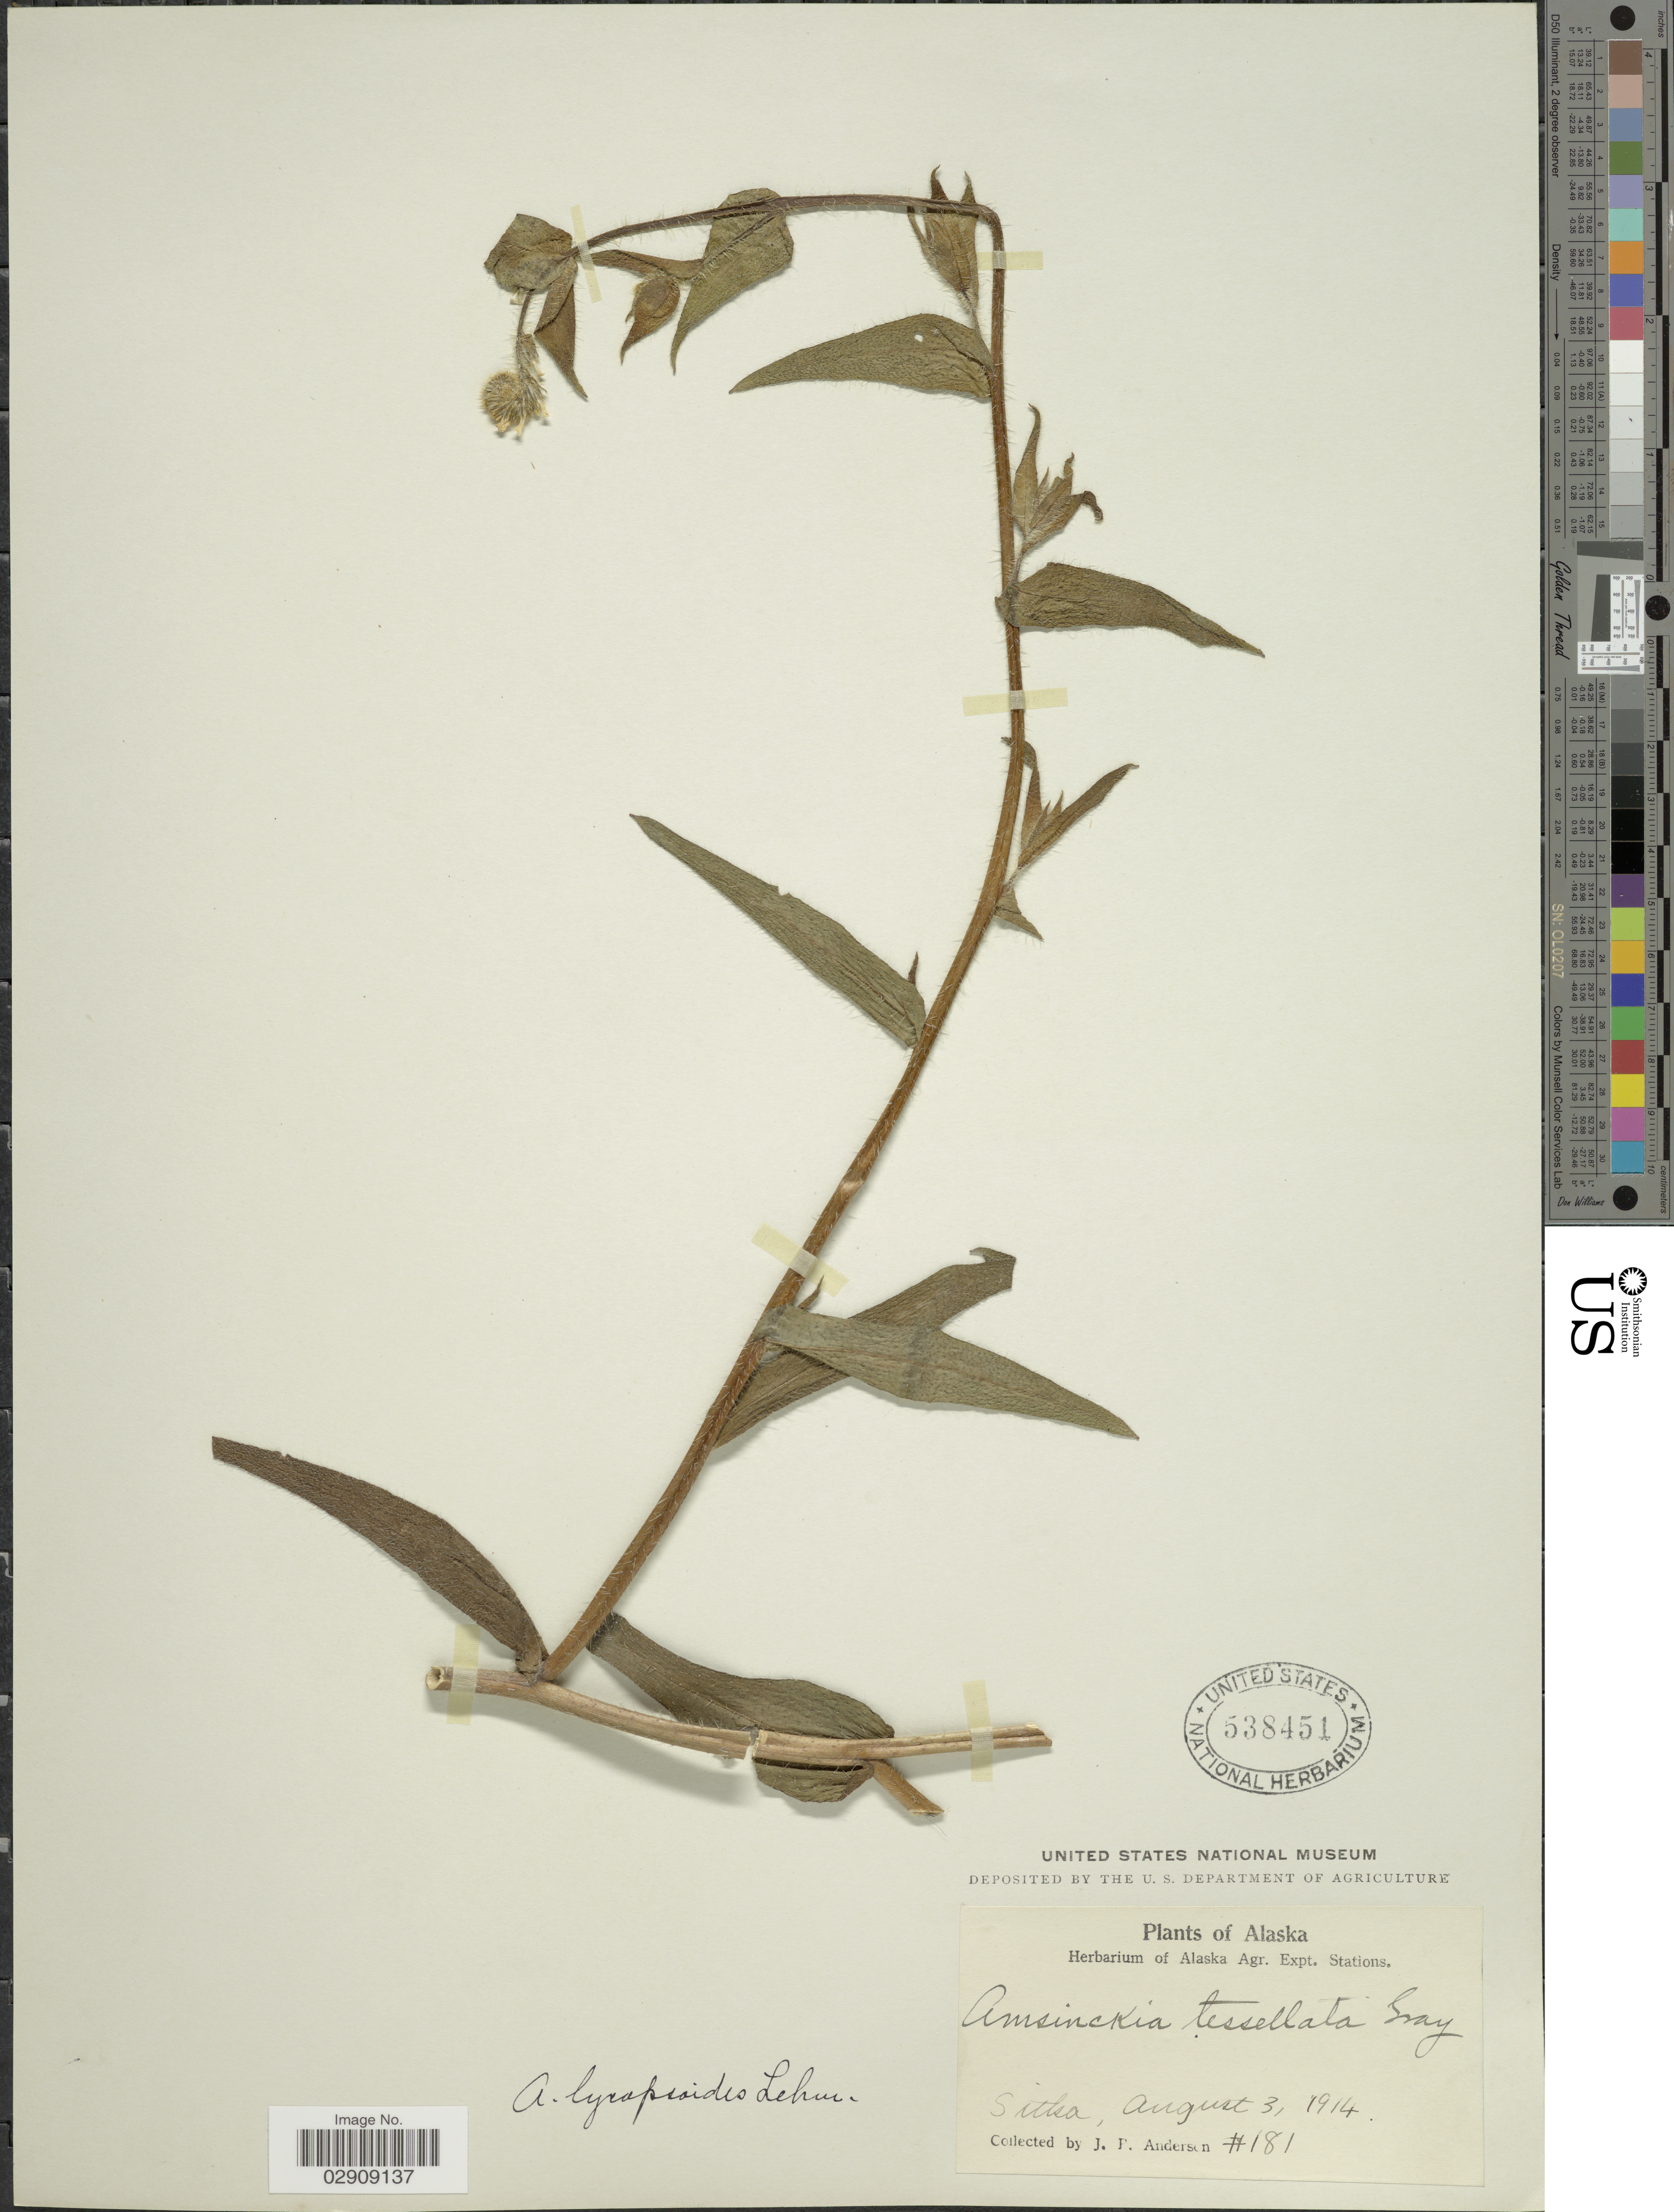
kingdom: Plantae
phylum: Tracheophyta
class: Magnoliopsida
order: Boraginales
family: Boraginaceae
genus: Amsinckia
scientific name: Amsinckia lycopsoides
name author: Lehm.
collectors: J. P. Anderson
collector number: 181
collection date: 1914-08-03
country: United States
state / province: Alaska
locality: Sitka.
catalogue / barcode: US 538451